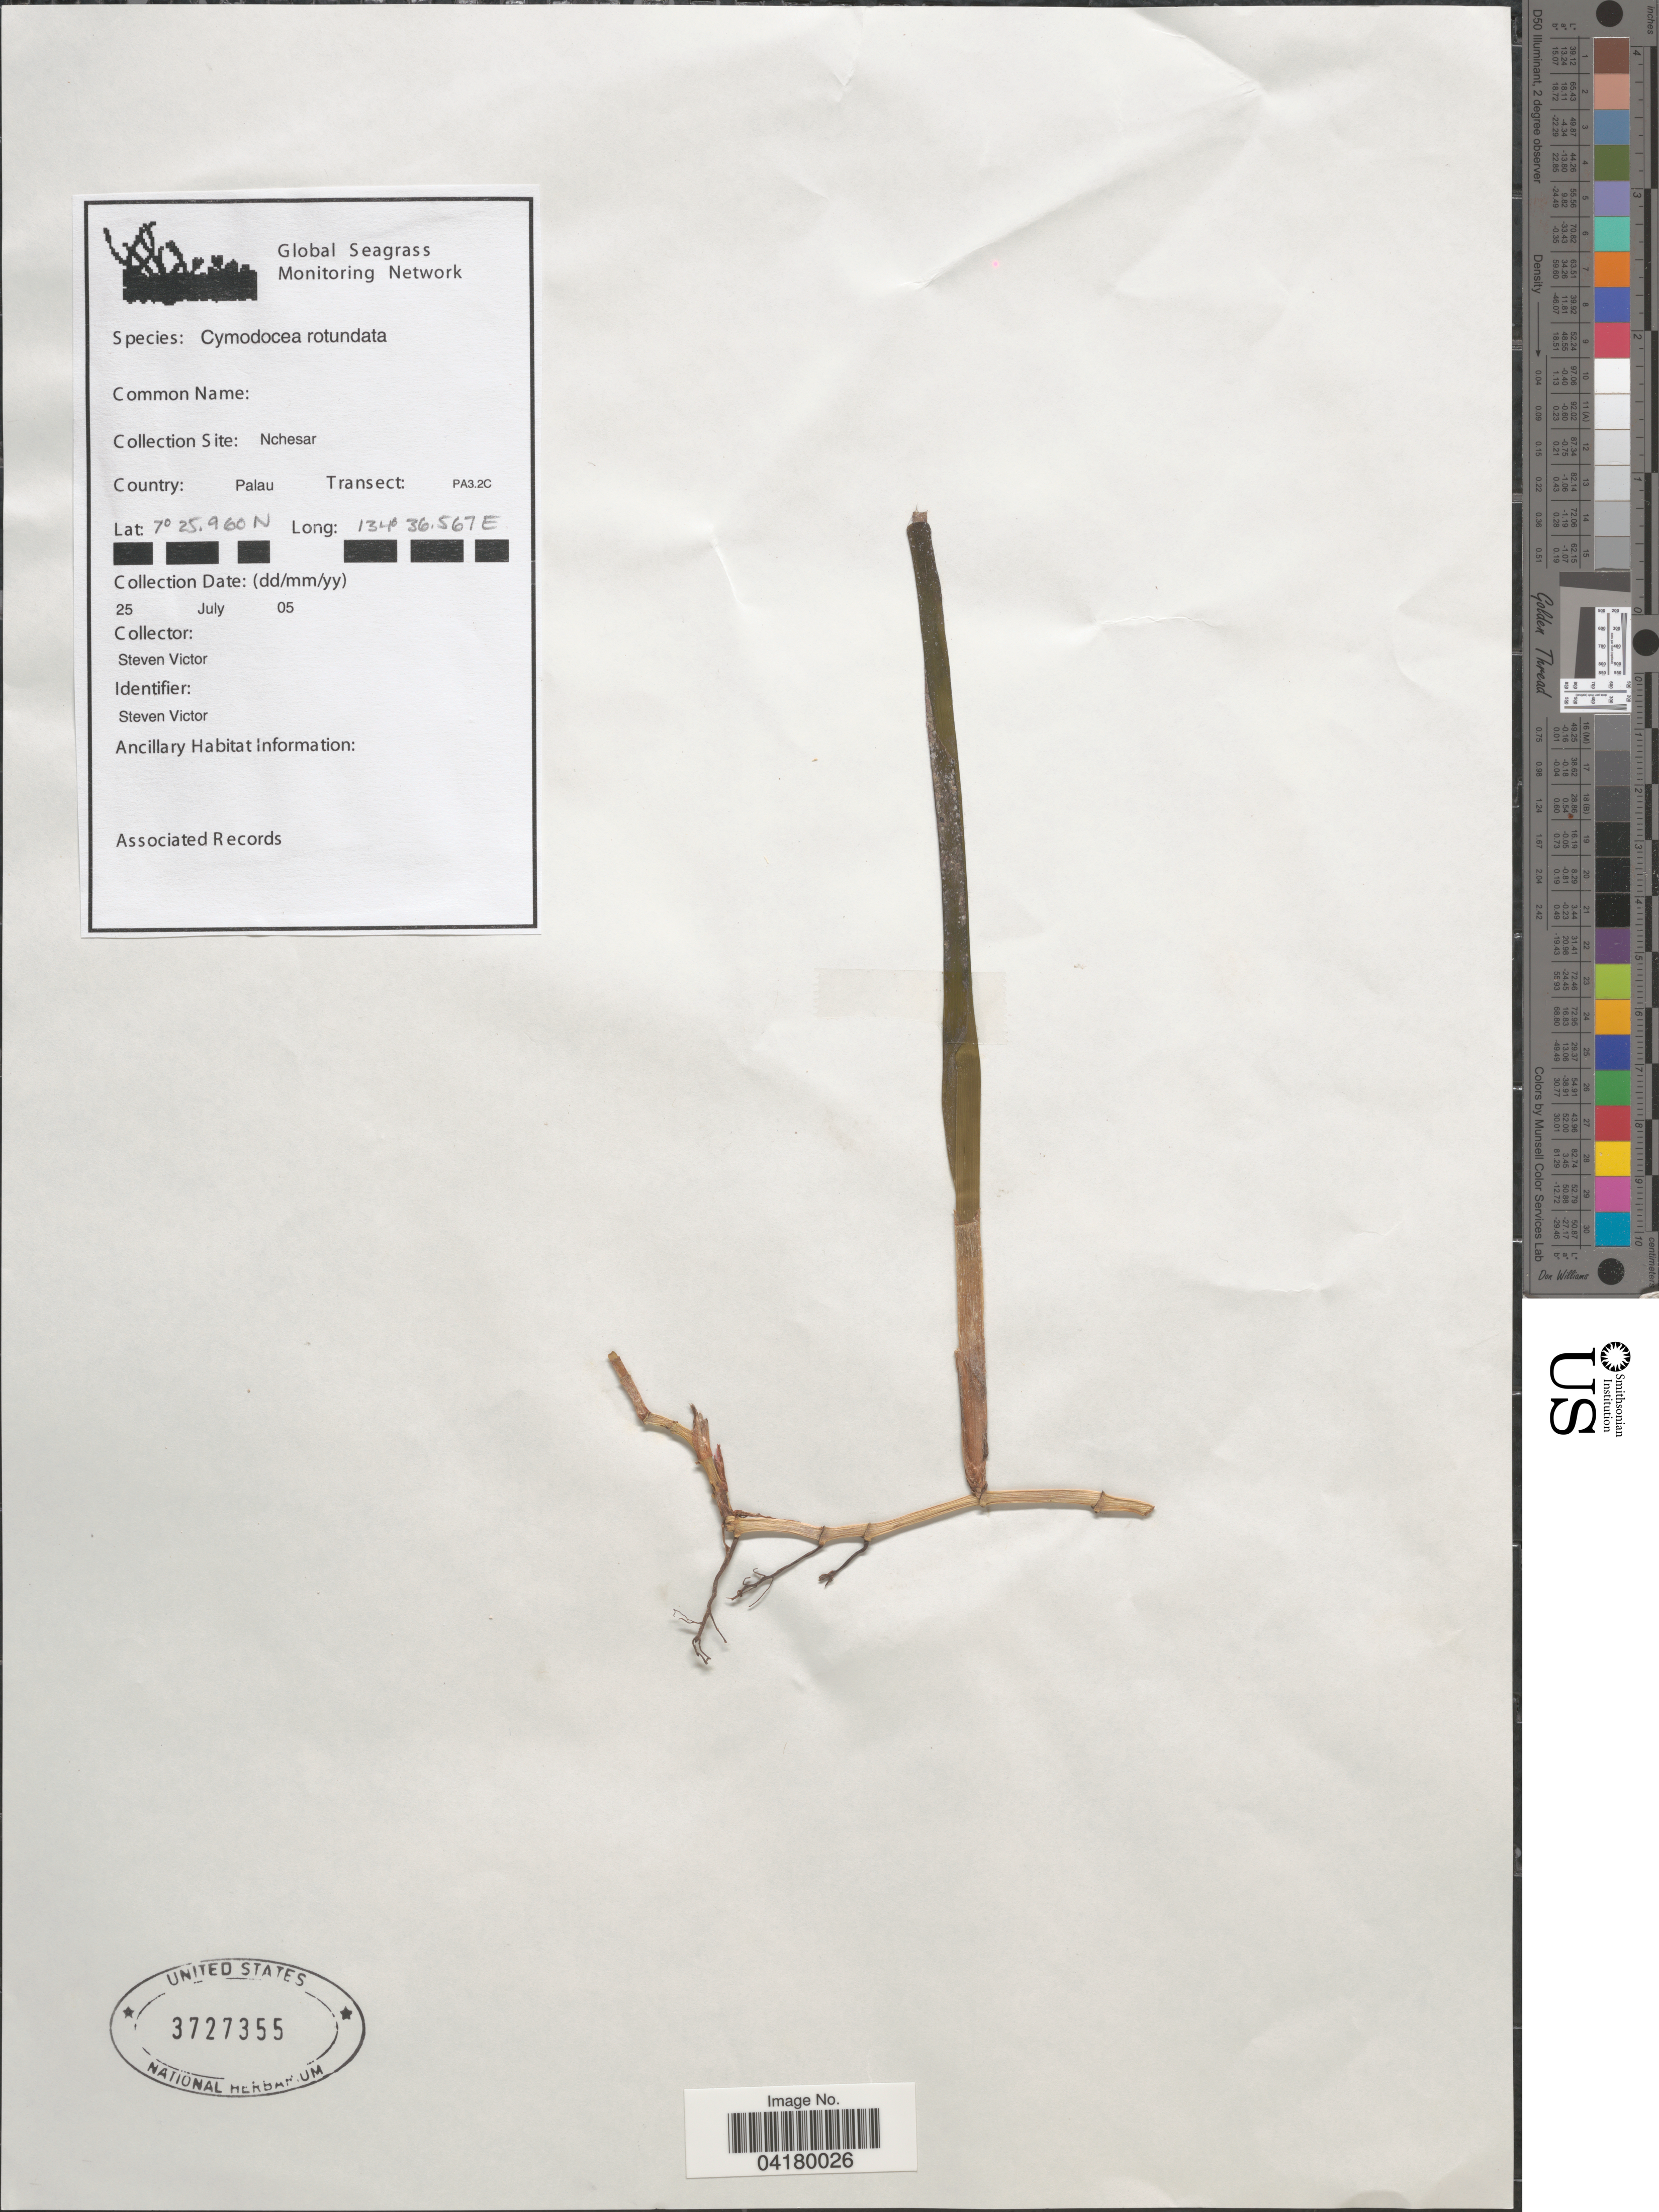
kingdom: Plantae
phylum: Tracheophyta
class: Liliopsida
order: Alismatales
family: Cymodoceaceae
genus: Cymodocea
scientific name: Cymodocea rotundata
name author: Asch. & Schweinf.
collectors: S. Victor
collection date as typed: Transcribed d/m/y: 25/7/5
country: Palau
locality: Collection Site: Nchesar. Country: Palau. Transect: PA3.2C.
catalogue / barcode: US 3727355